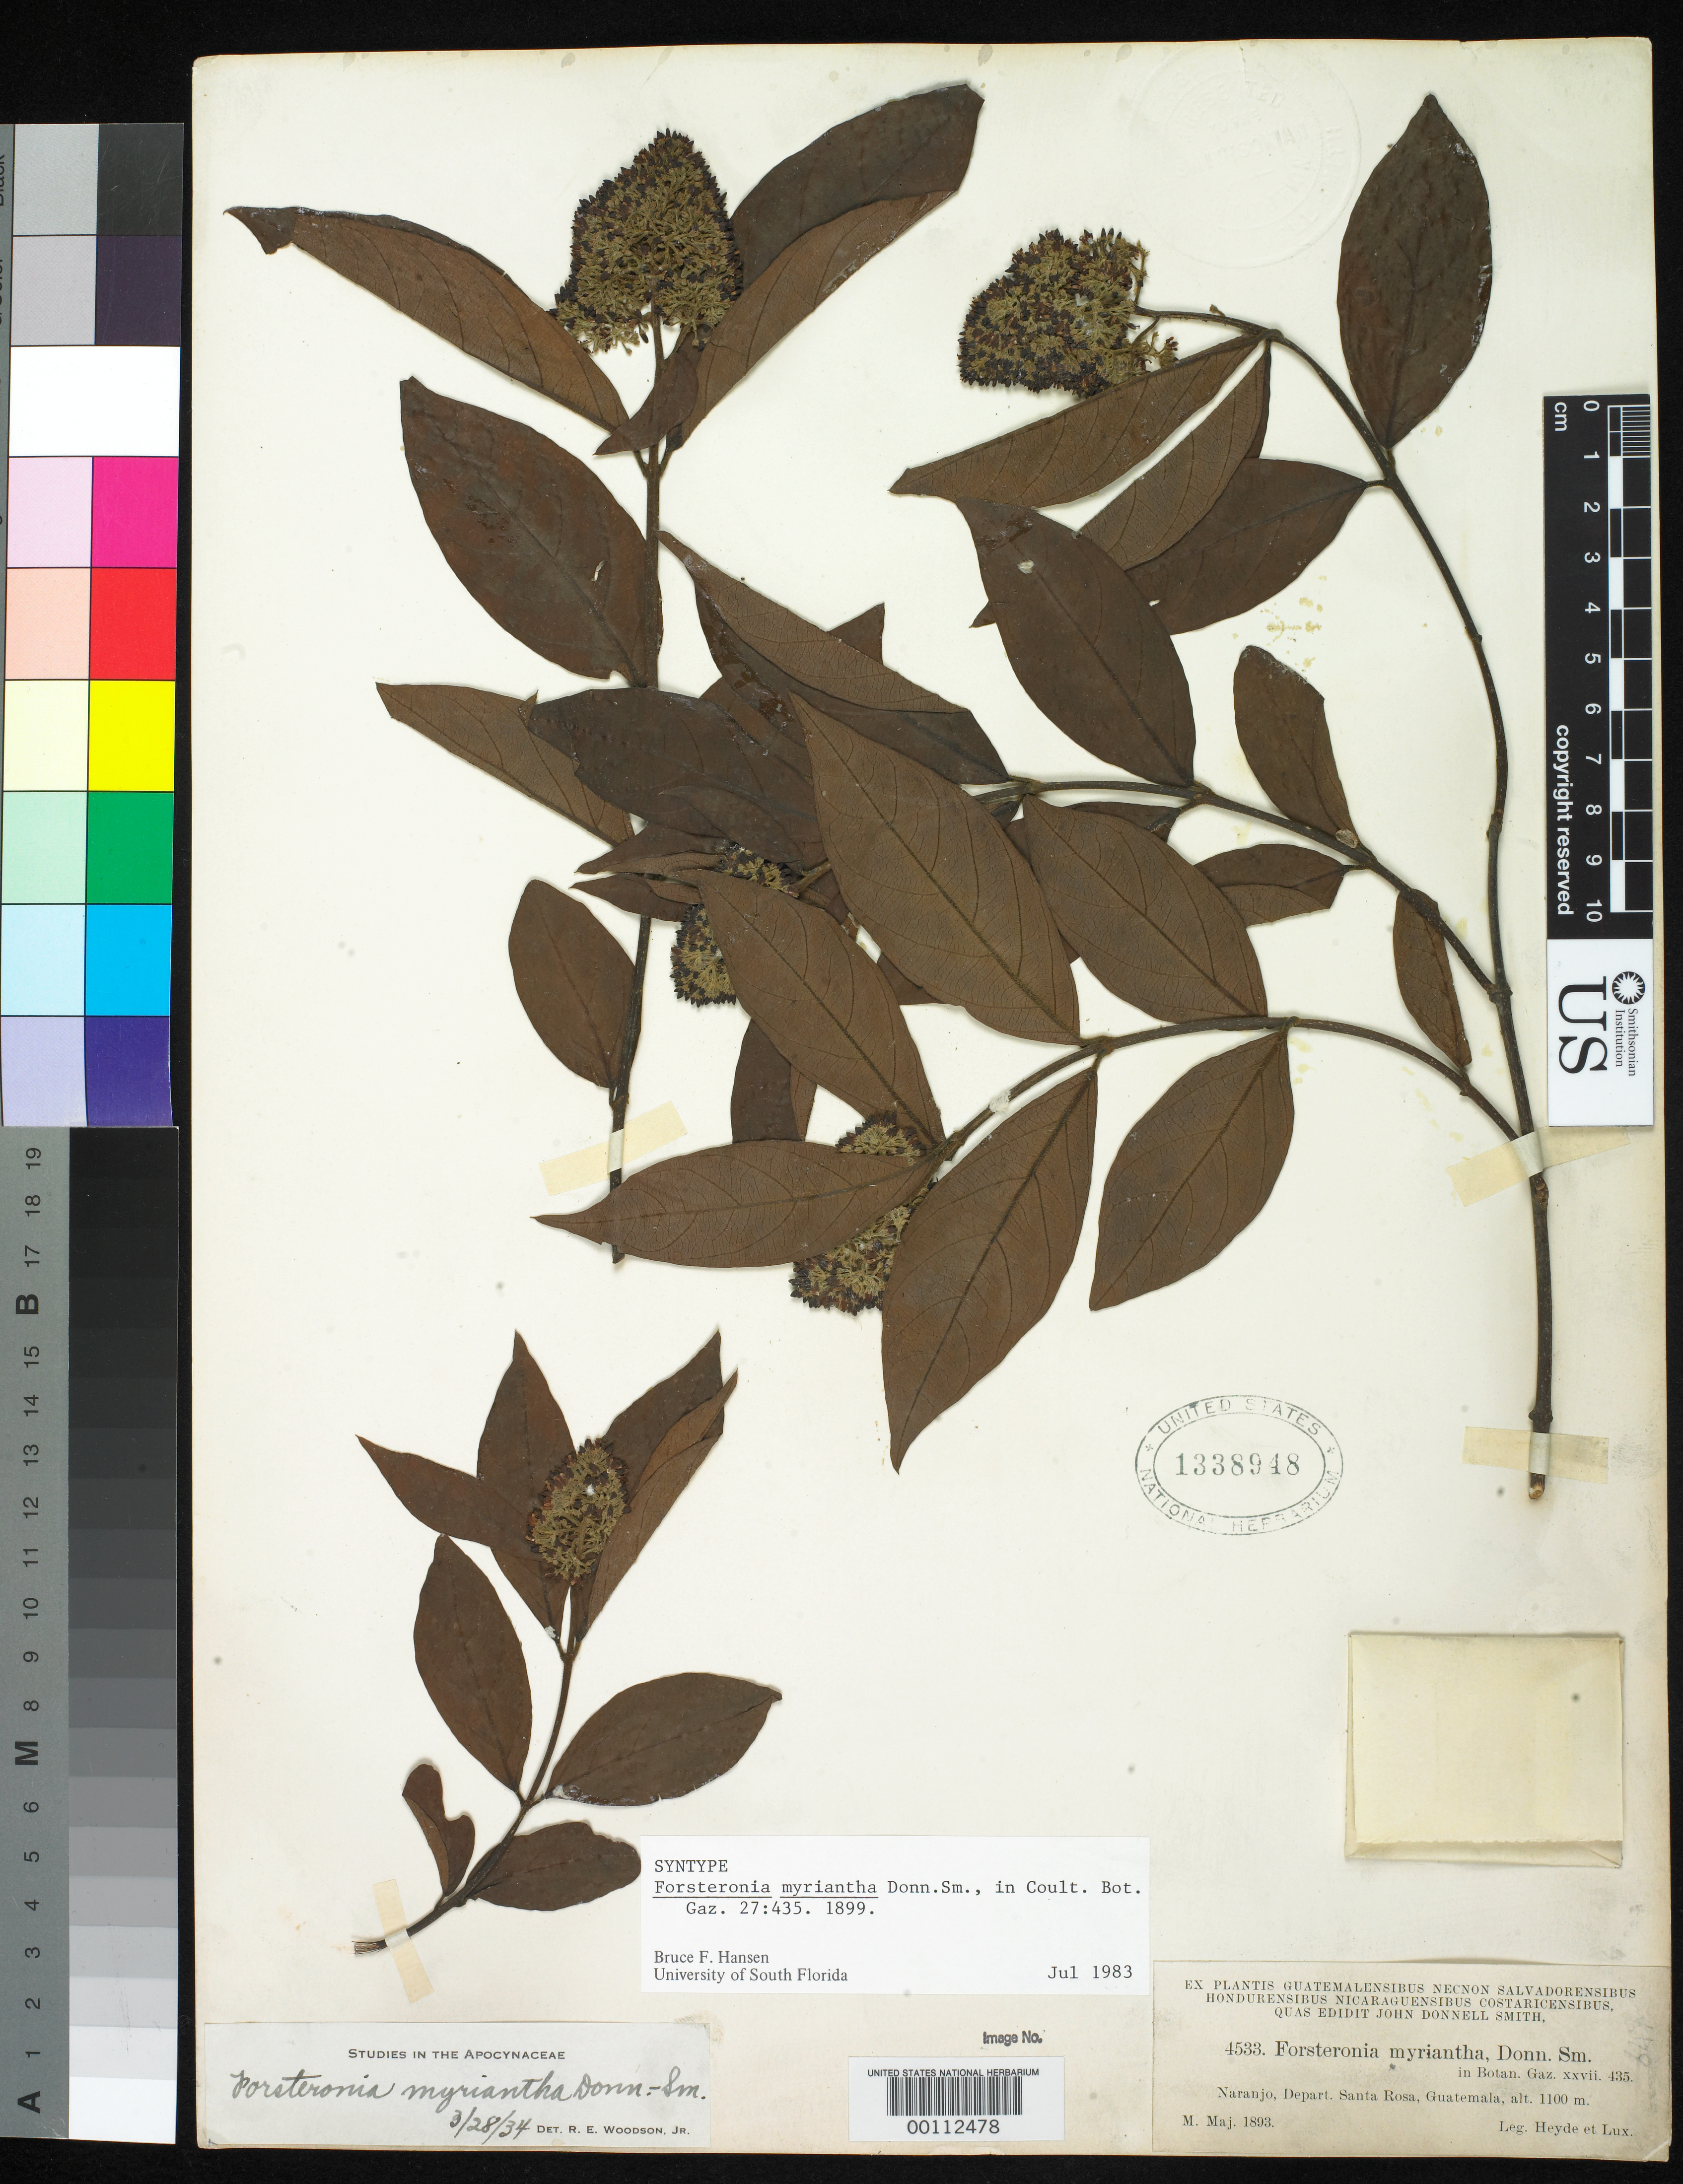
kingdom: Plantae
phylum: Tracheophyta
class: Magnoliopsida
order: Gentianales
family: Apocynaceae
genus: Forsteronia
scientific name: Forsteronia myriantha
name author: Donn. Sm.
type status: Syntype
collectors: E. T. Heyde & E. Lux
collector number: J.D.S. 4533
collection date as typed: May 1893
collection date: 1893-05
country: Guatemala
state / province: Santa Rosa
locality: Naranjo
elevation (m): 1100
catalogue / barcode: US 1338948